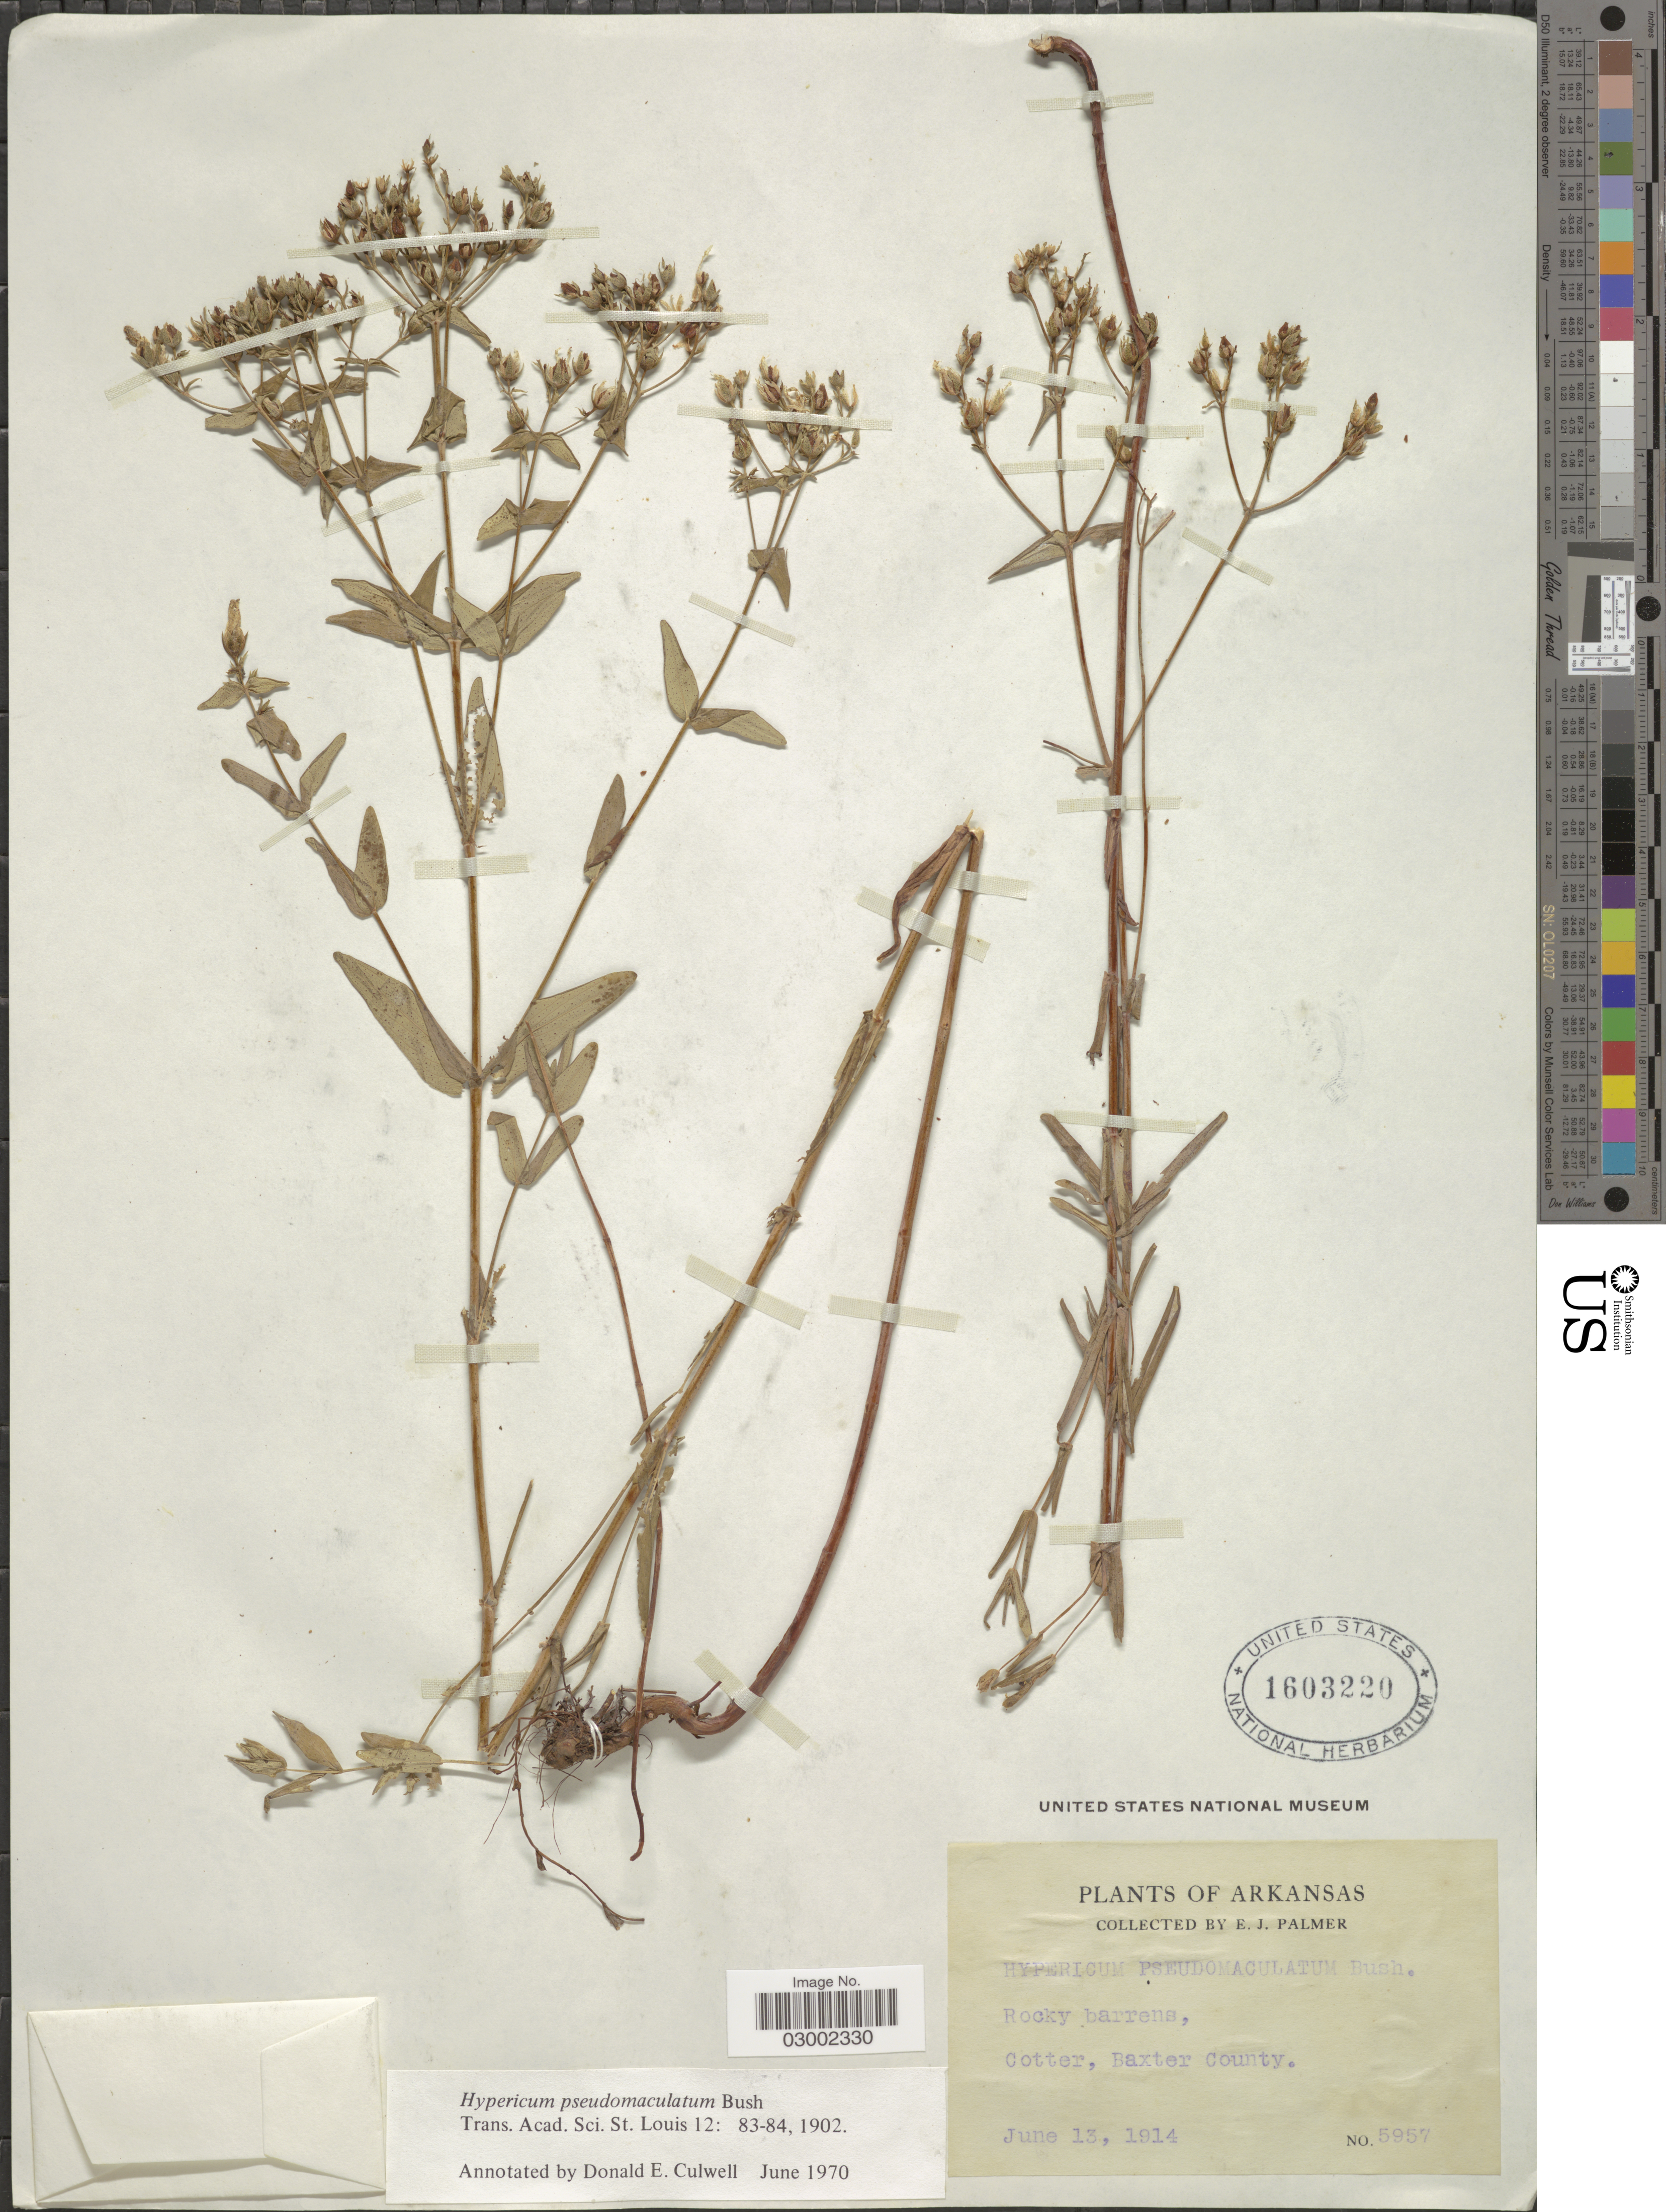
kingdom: Plantae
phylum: Tracheophyta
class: Magnoliopsida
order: Malpighiales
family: Hypericaceae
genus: Hypericum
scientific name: Hypericum pseudomaculatum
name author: Bush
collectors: E. J. Palmer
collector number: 5957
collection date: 1914-06-13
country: United States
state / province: Arkansas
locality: Cotter, Baxter County.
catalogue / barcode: US 1603220